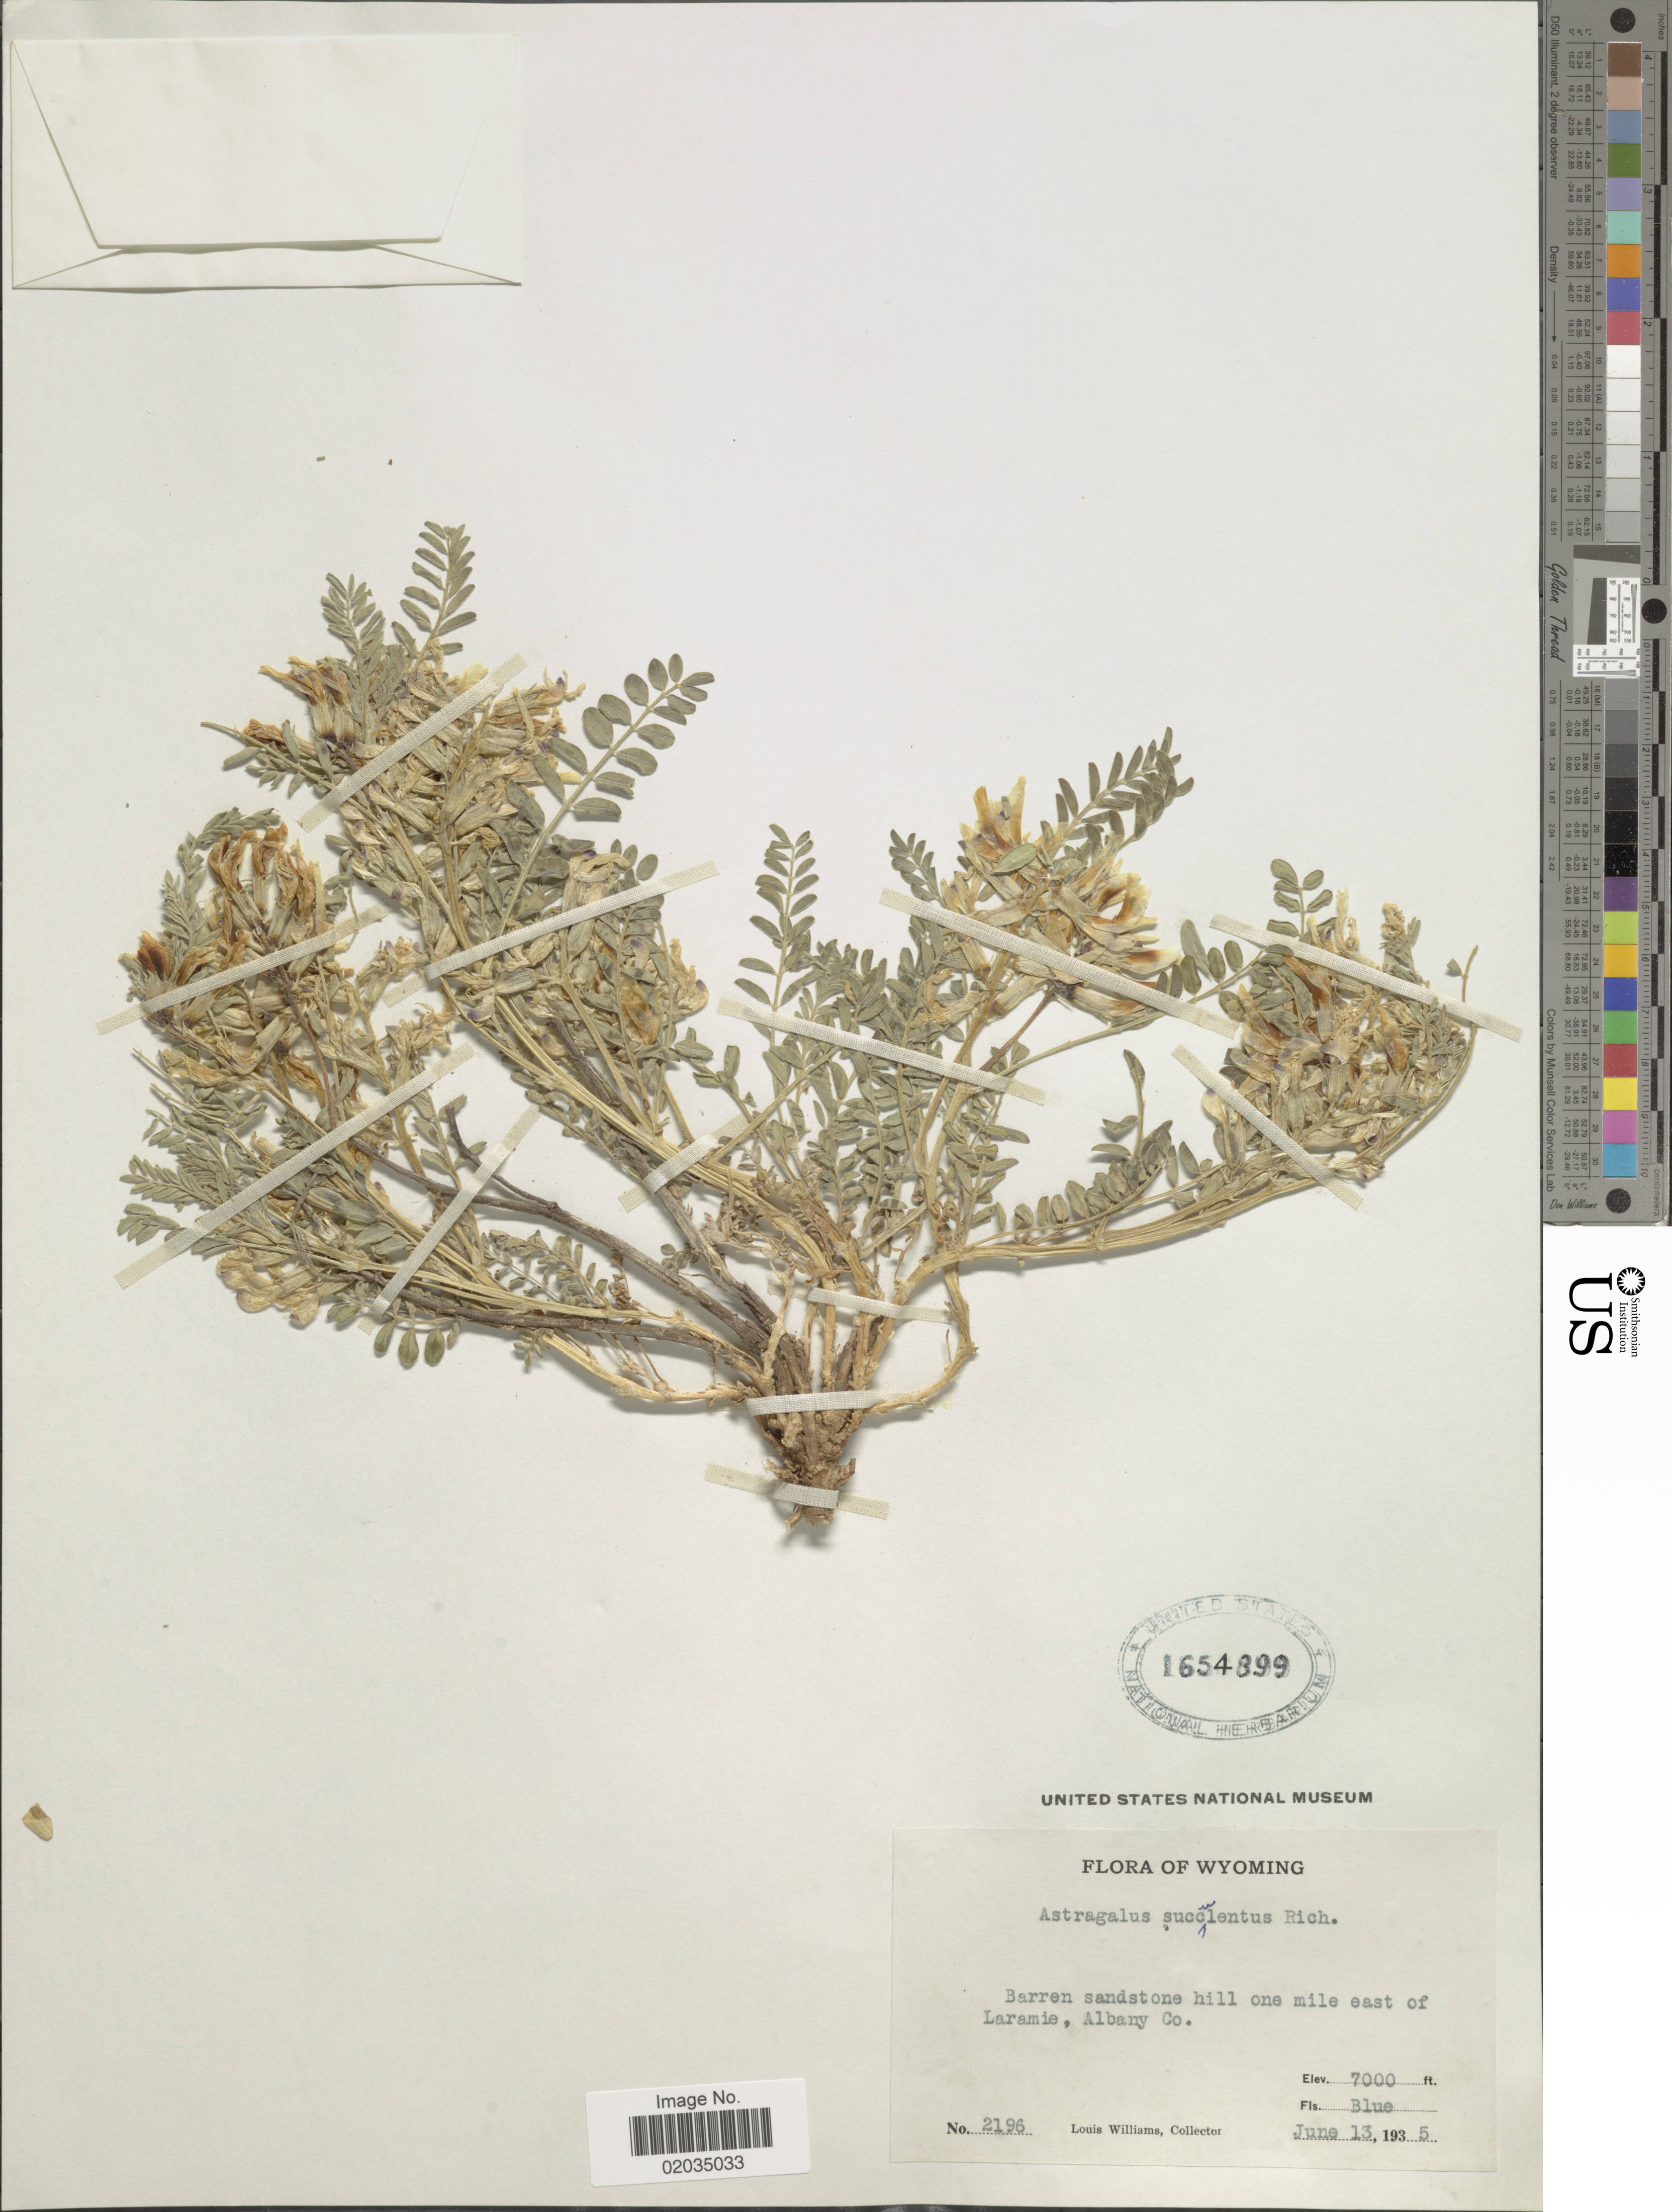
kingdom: Plantae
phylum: Tracheophyta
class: Magnoliopsida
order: Fabales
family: Fabaceae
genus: Astragalus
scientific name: Astragalus succulentus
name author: Richardson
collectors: L. G. Williams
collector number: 2196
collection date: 1935-06-13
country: United States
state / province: Wyoming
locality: Barren sandstone hill one mile east of Laramie, Albany Co.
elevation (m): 2134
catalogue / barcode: US 1654899